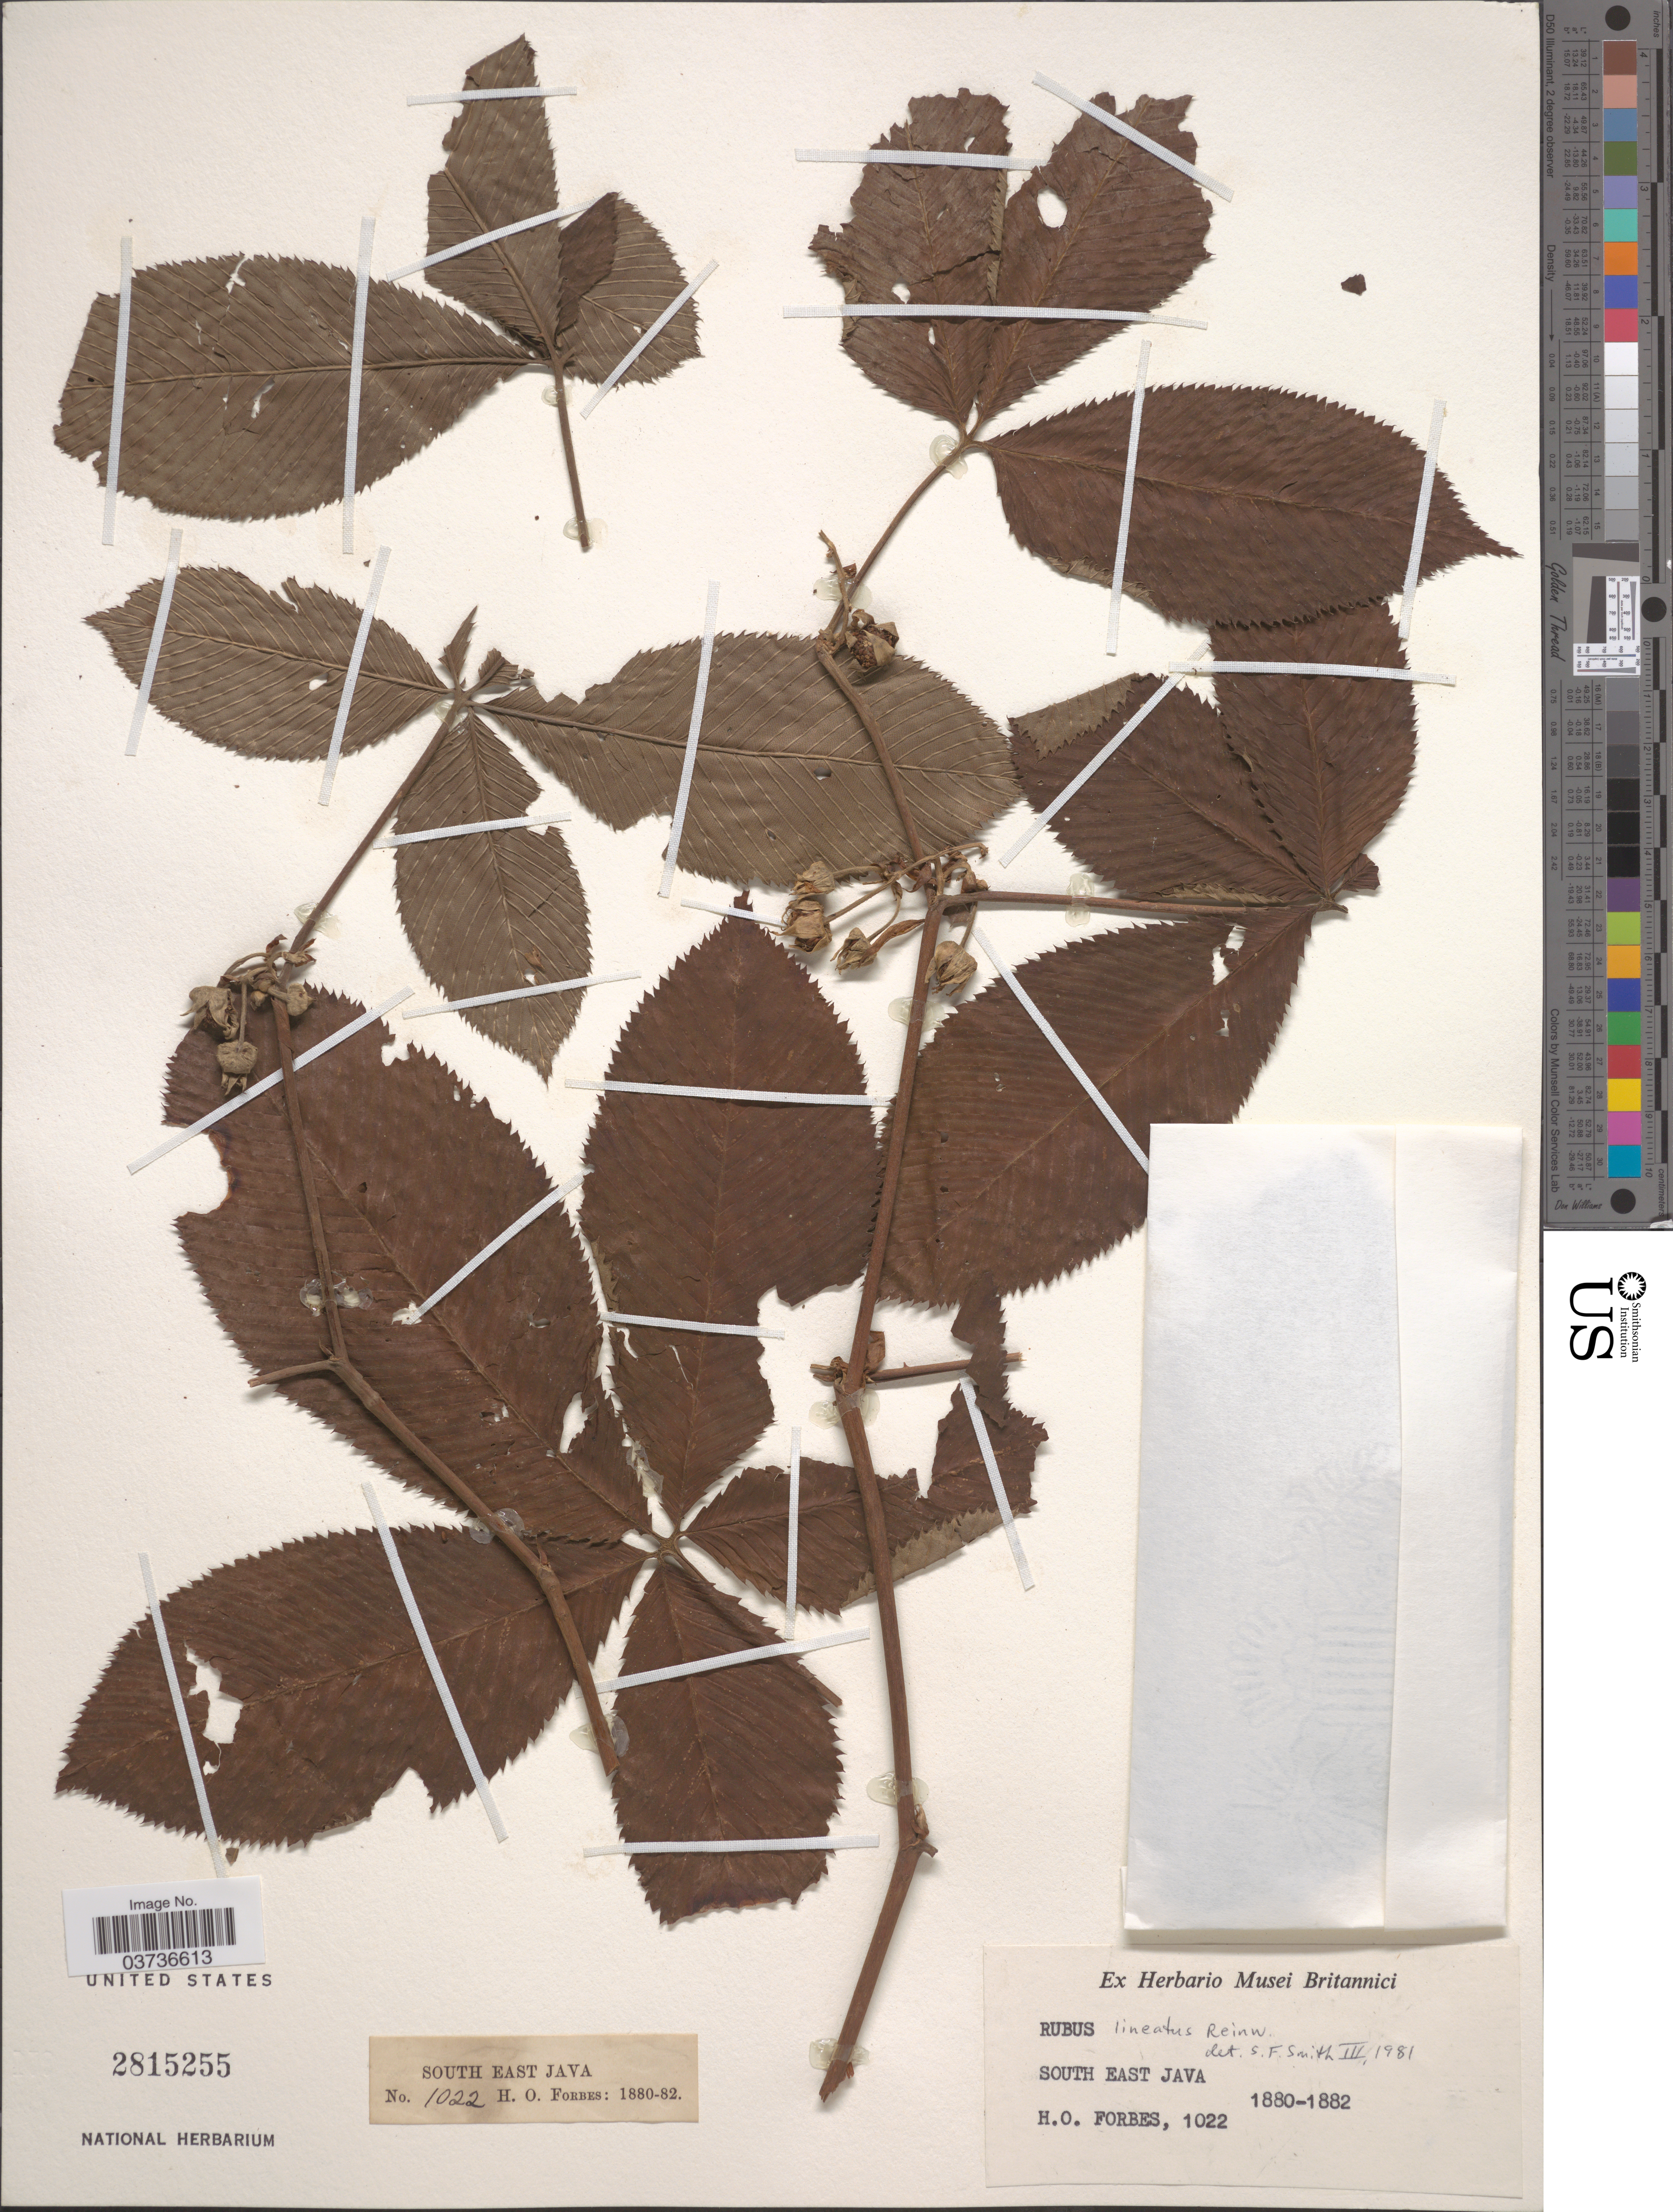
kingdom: Plantae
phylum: Tracheophyta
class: Magnoliopsida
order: Rosales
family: Rosaceae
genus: Rubus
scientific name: Rubus lineatus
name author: Reinw.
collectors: H. O. Forbes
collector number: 1022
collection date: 1880/1882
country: Indonesia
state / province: Java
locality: South East Java.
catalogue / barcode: US 2815255